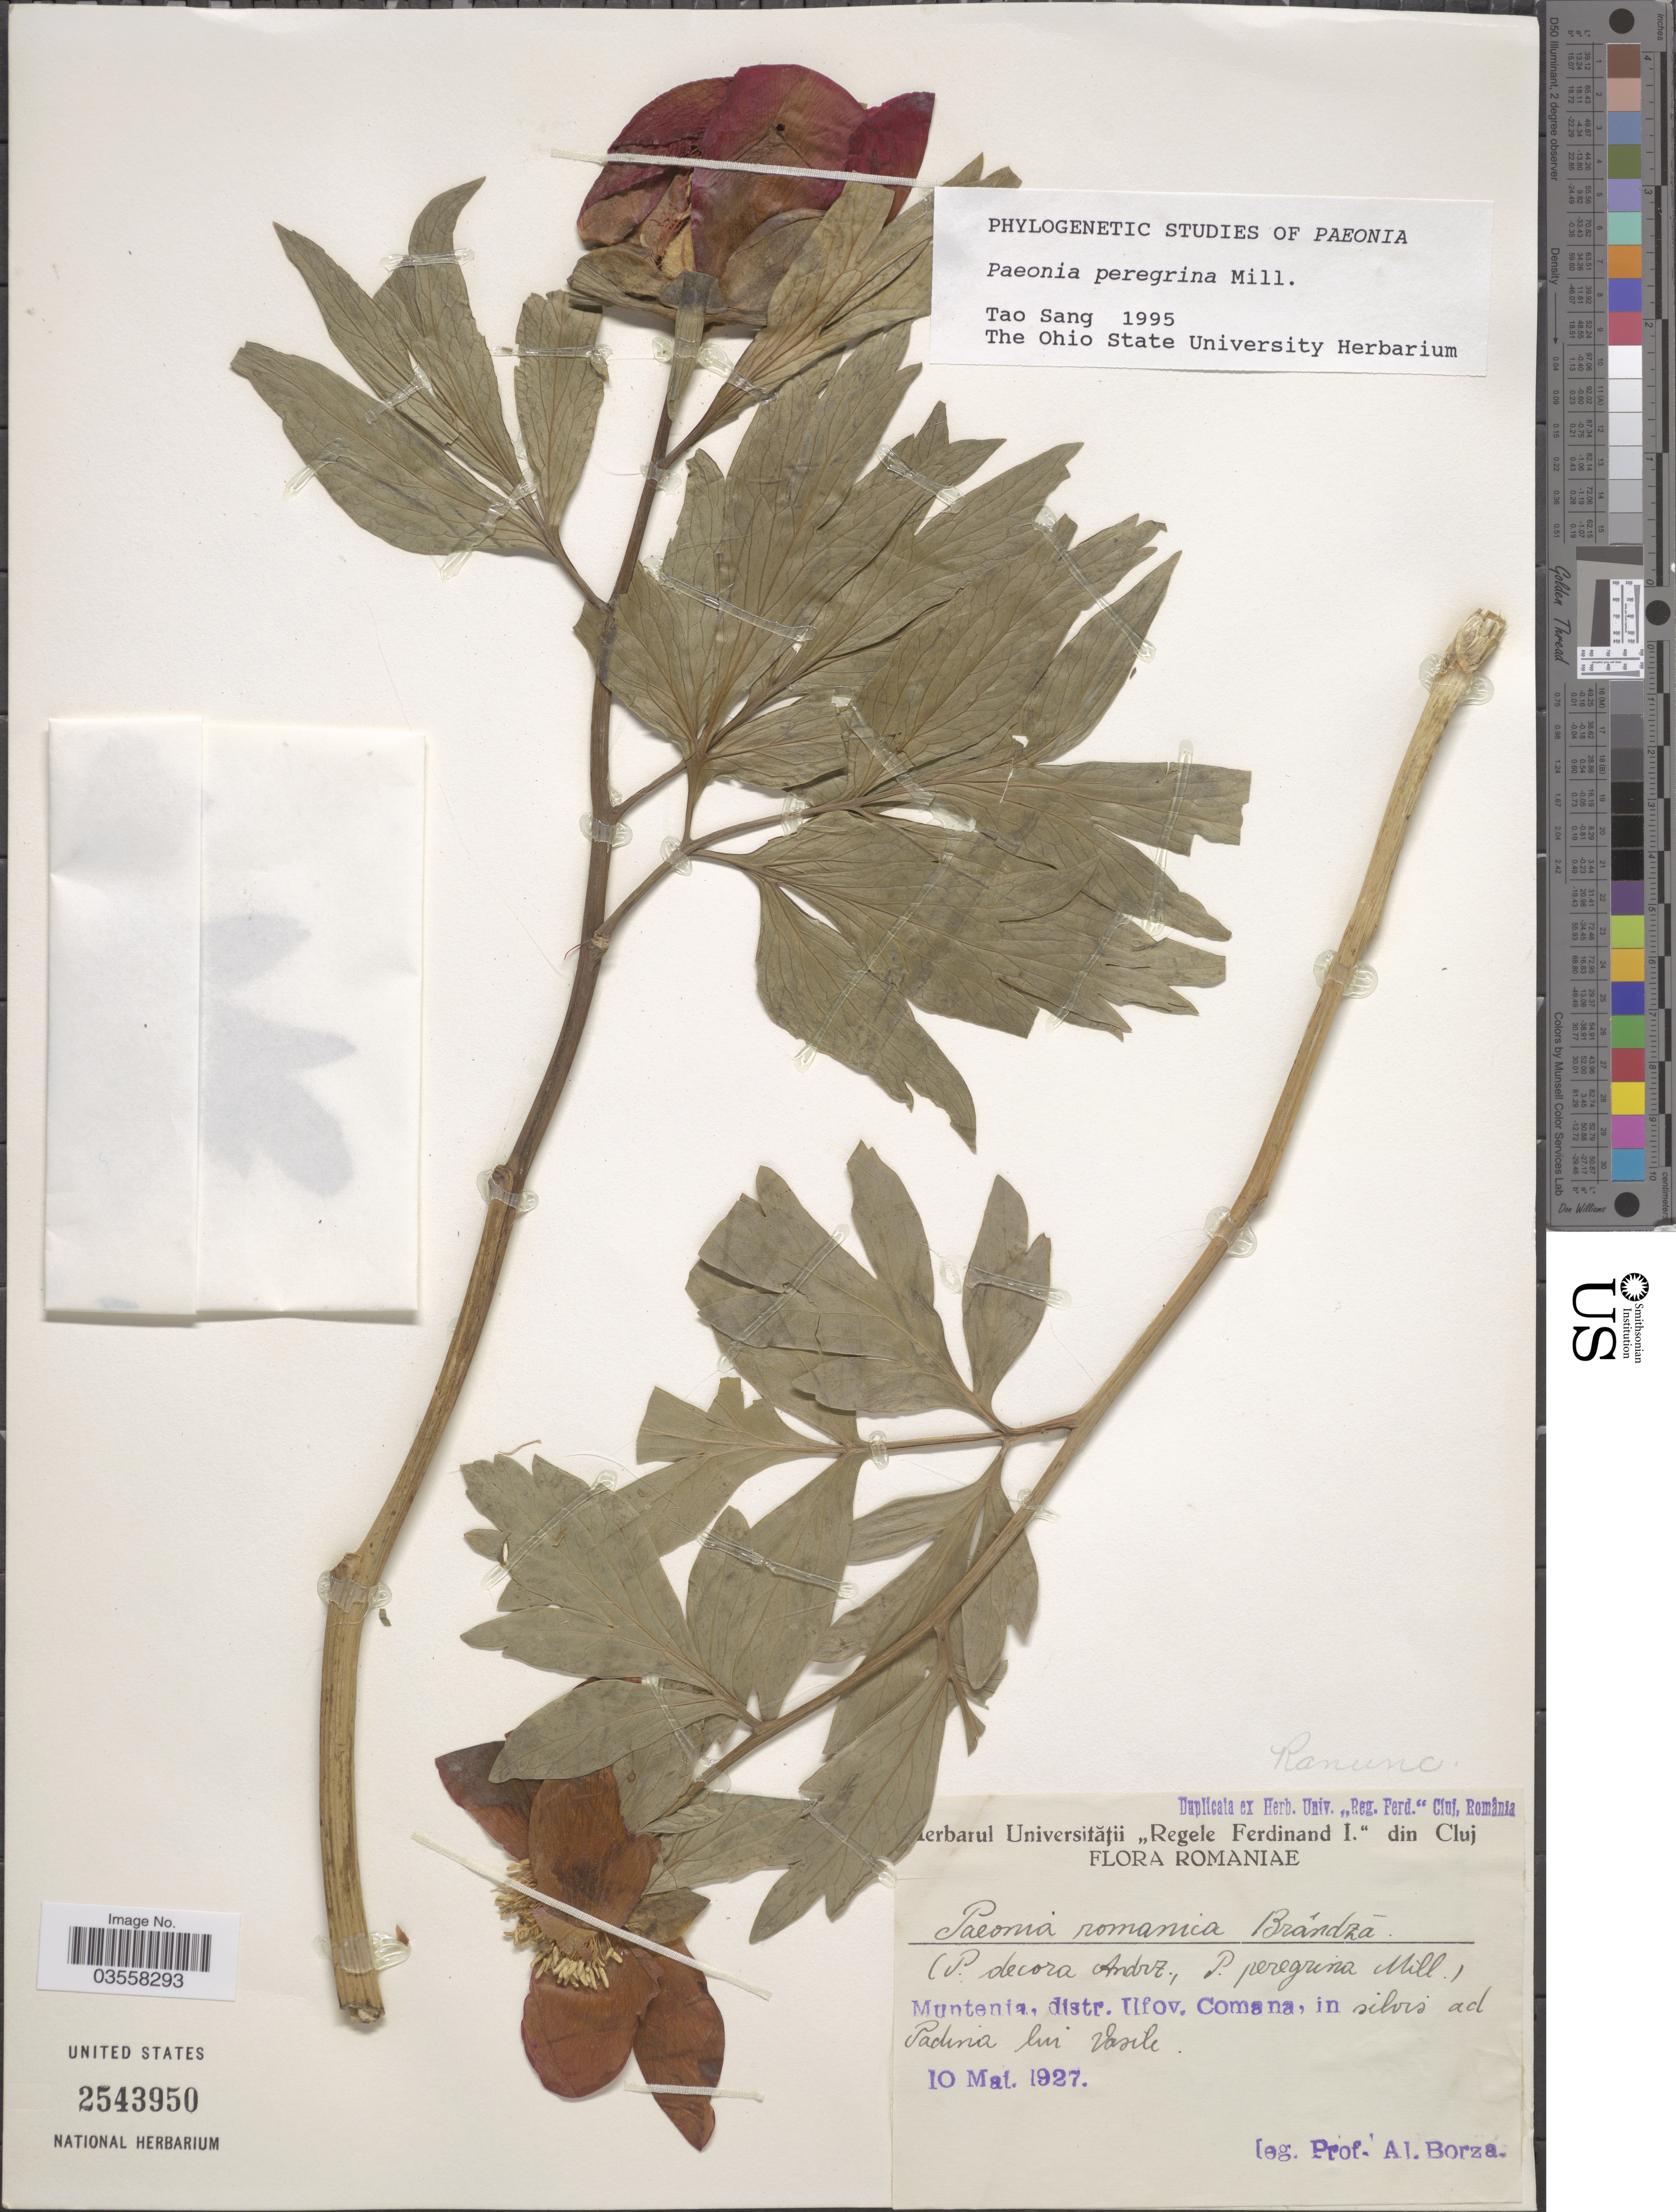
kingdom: Plantae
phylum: Tracheophyta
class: Magnoliopsida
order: Saxifragales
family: Paeoniaceae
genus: Paeonia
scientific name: Paeonia peregrina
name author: Mill.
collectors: A. Borza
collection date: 1927-05-10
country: Romania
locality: Muntenia, distr. Ufov. Comana, in silvis ad Padina bei Vasile.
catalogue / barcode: US 2543950